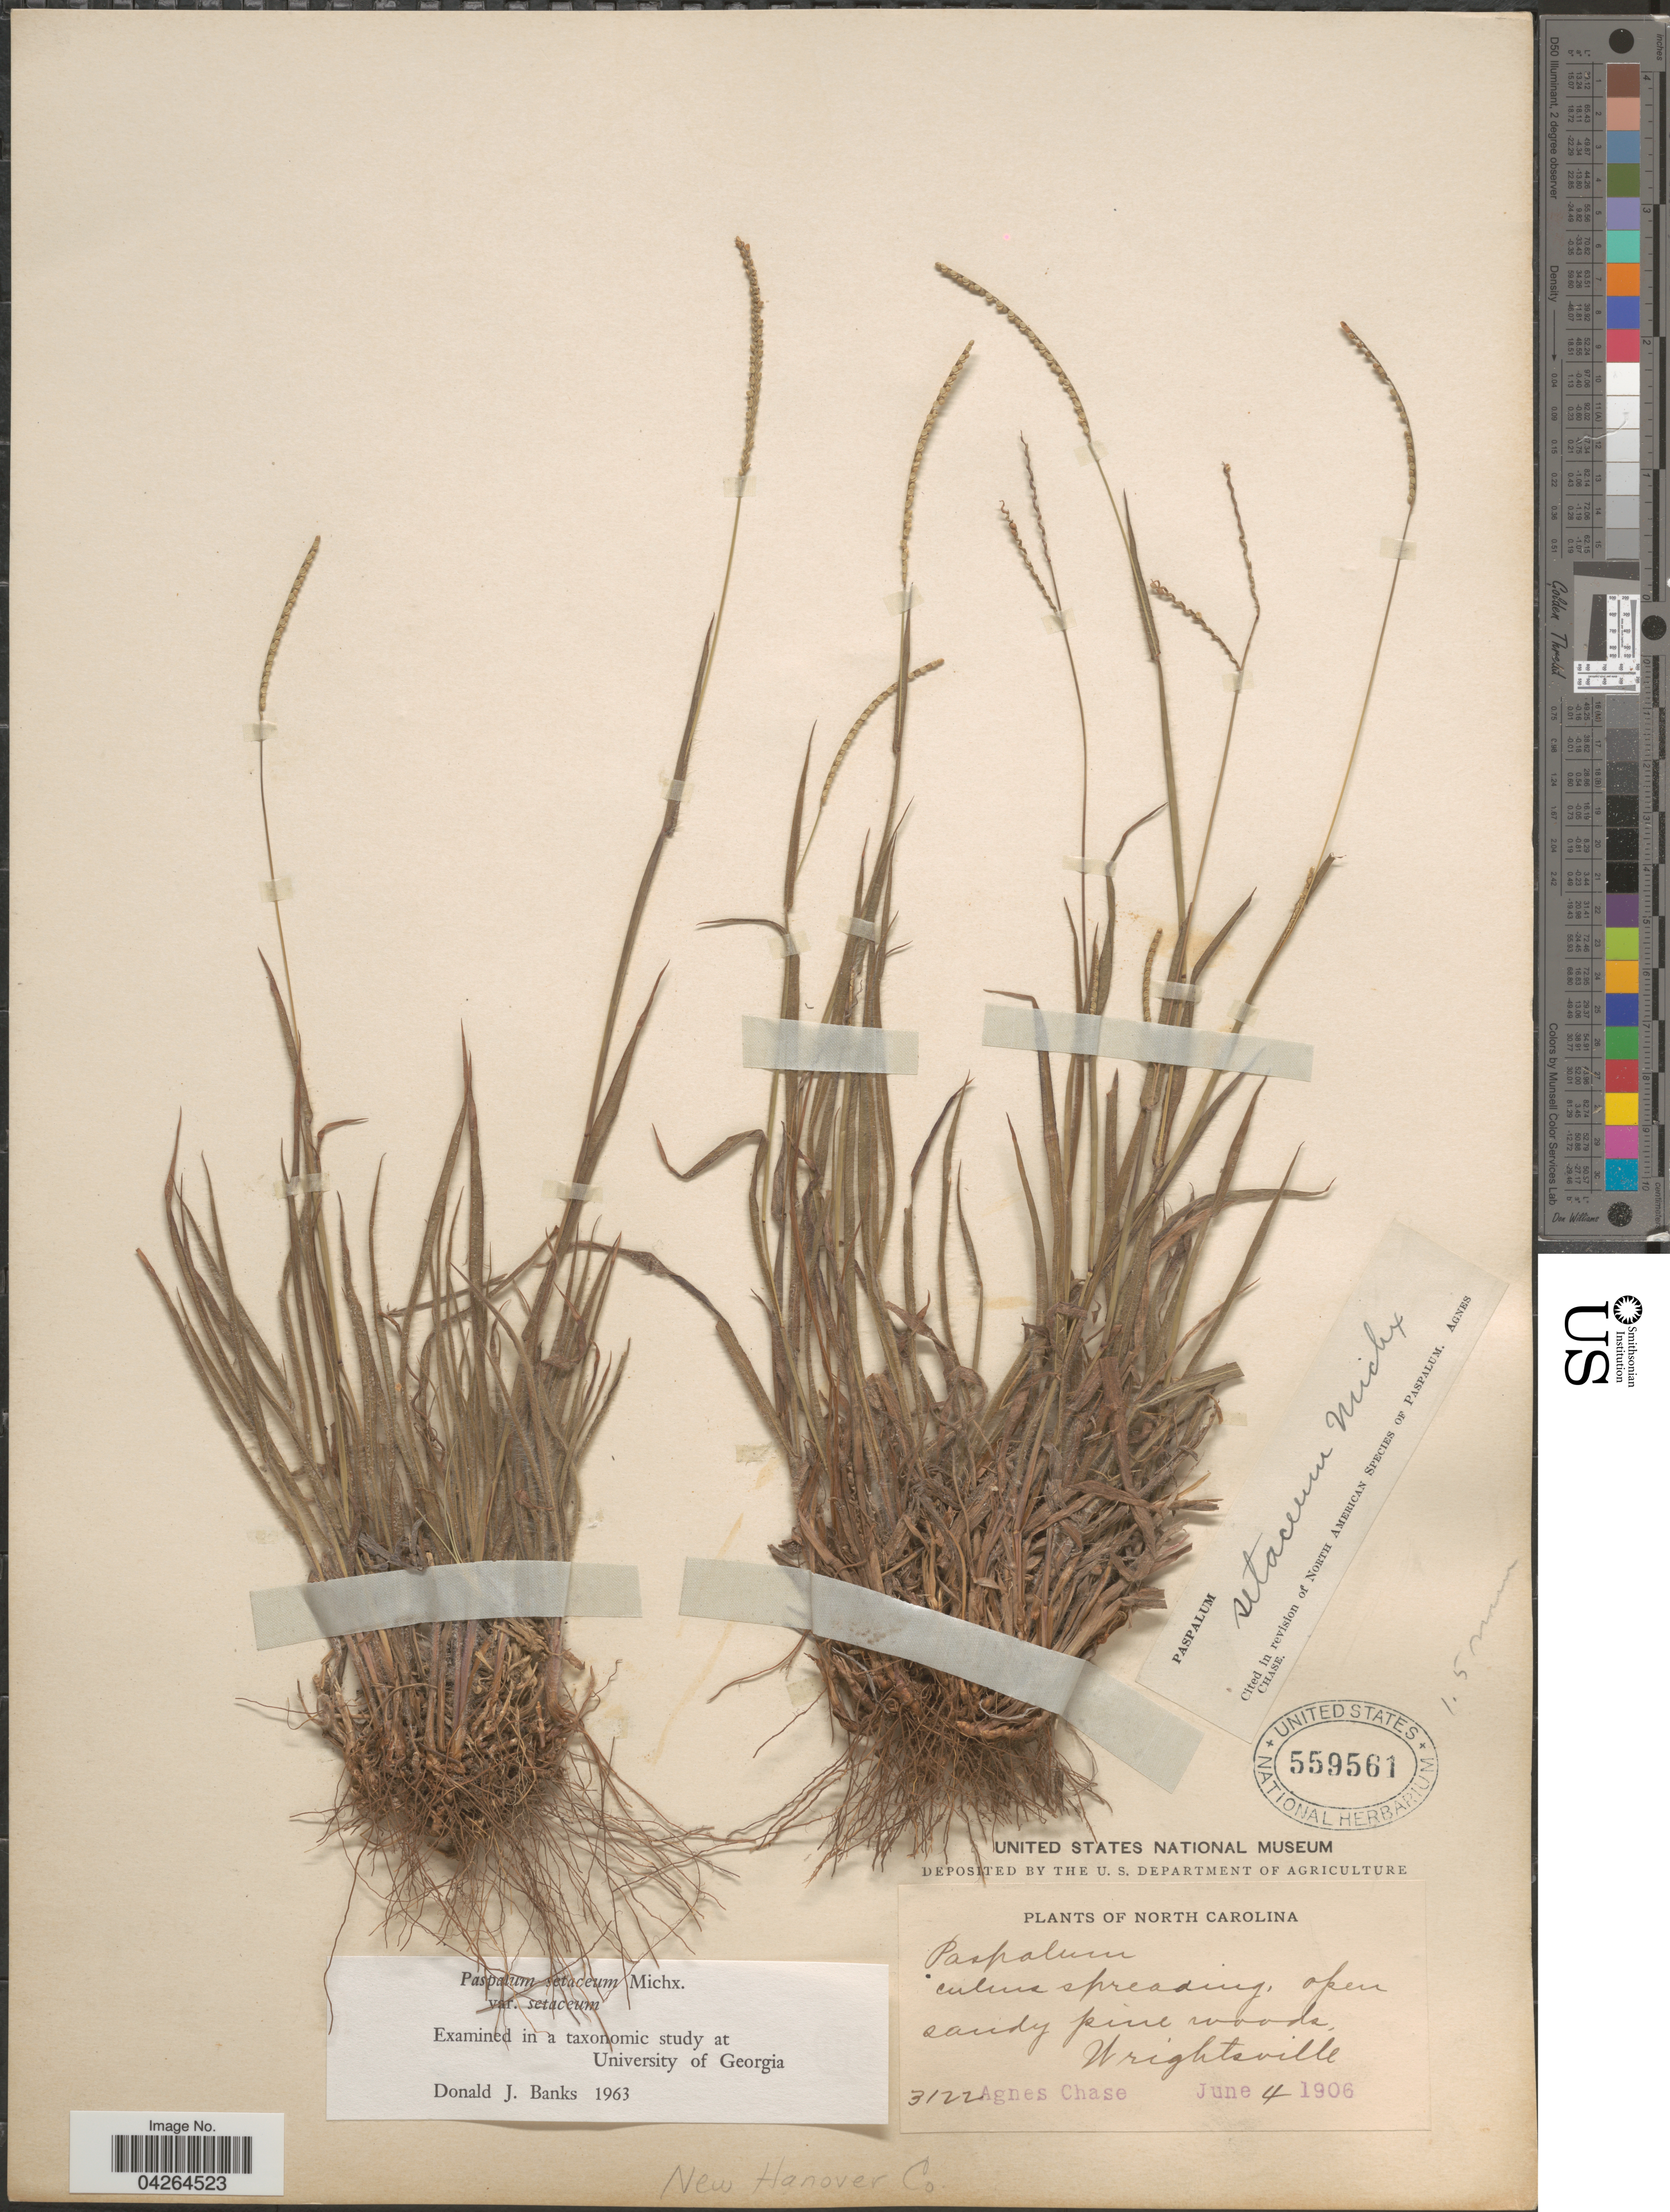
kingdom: Plantae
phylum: Tracheophyta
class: Liliopsida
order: Poales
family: Poaceae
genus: Paspalum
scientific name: Paspalum setaceum var. setaceum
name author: Michx.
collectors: A. Chase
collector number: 3122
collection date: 1906-06-04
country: United States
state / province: North Carolina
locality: Open sandy pine woods, Wrightsville. New Hanover Co.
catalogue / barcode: US 559561